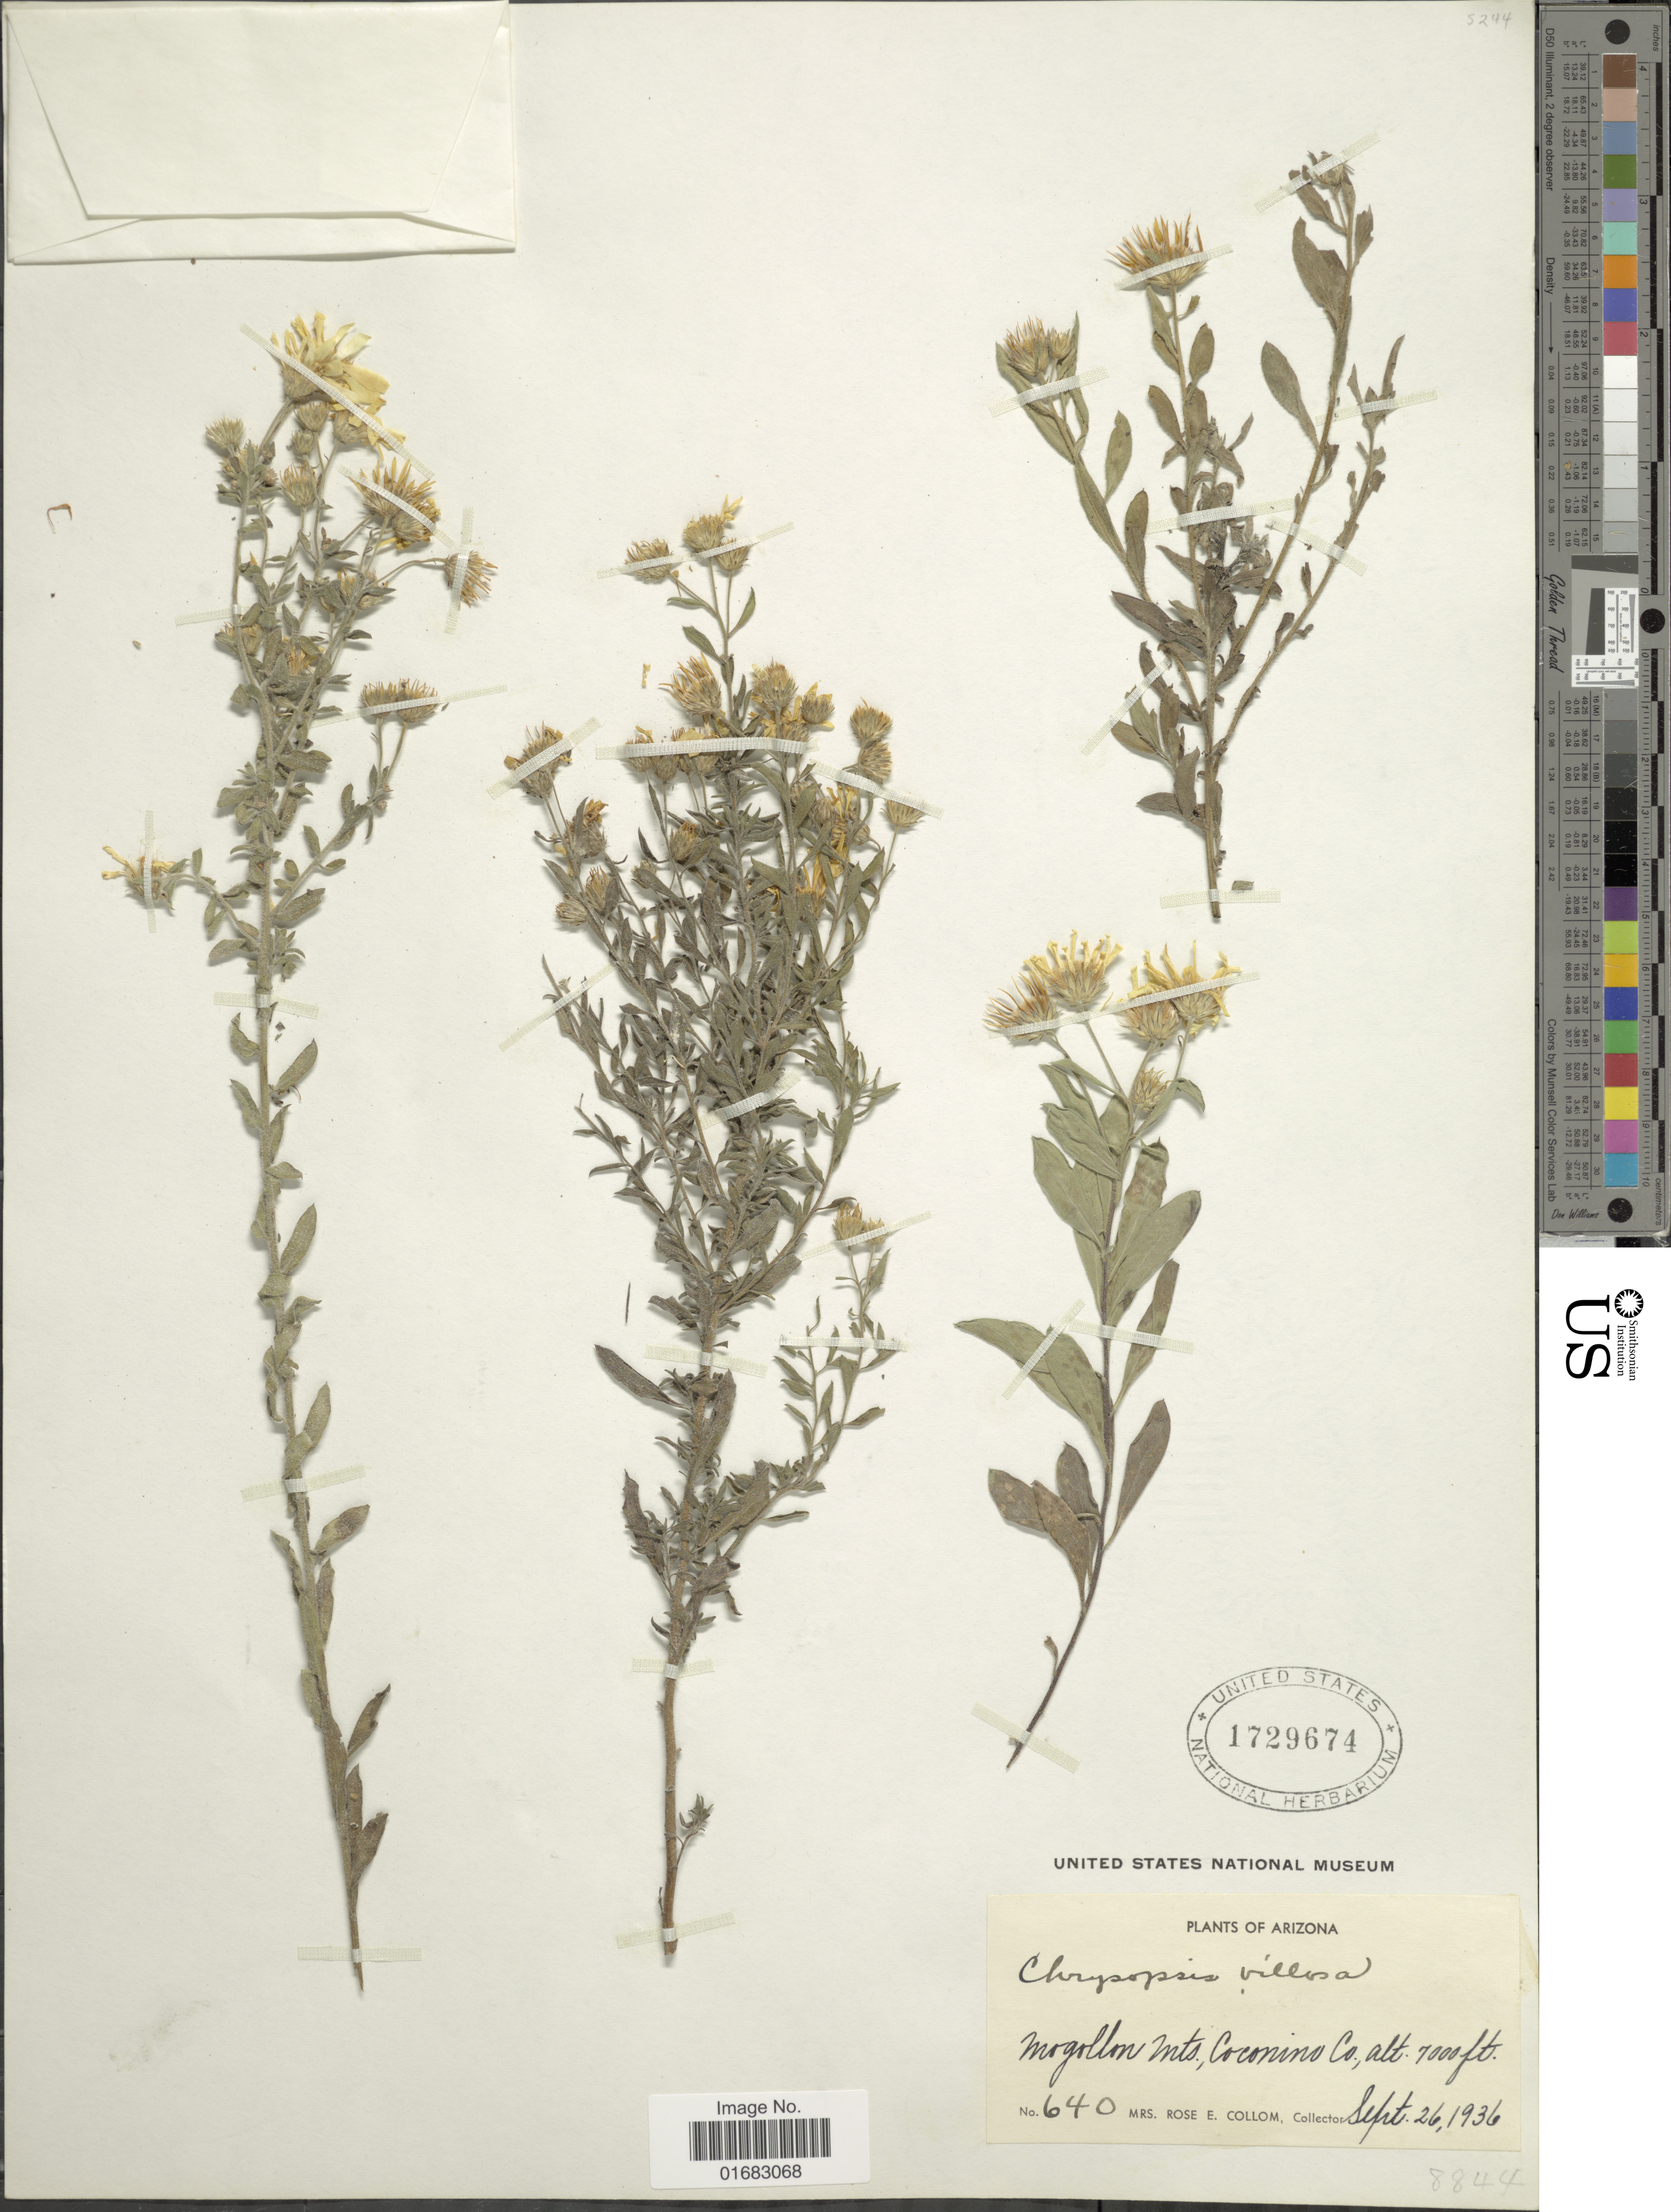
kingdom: Plantae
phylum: Tracheophyta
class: Magnoliopsida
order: Asterales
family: Asteraceae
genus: Heterotheca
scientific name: Heterotheca villosa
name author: (Pursh) Shinners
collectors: R. E. Collom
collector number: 640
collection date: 1936-09-26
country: United States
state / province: Arizona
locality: Morgollon Mts. Coconino Co.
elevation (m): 2134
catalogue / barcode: US 1729674